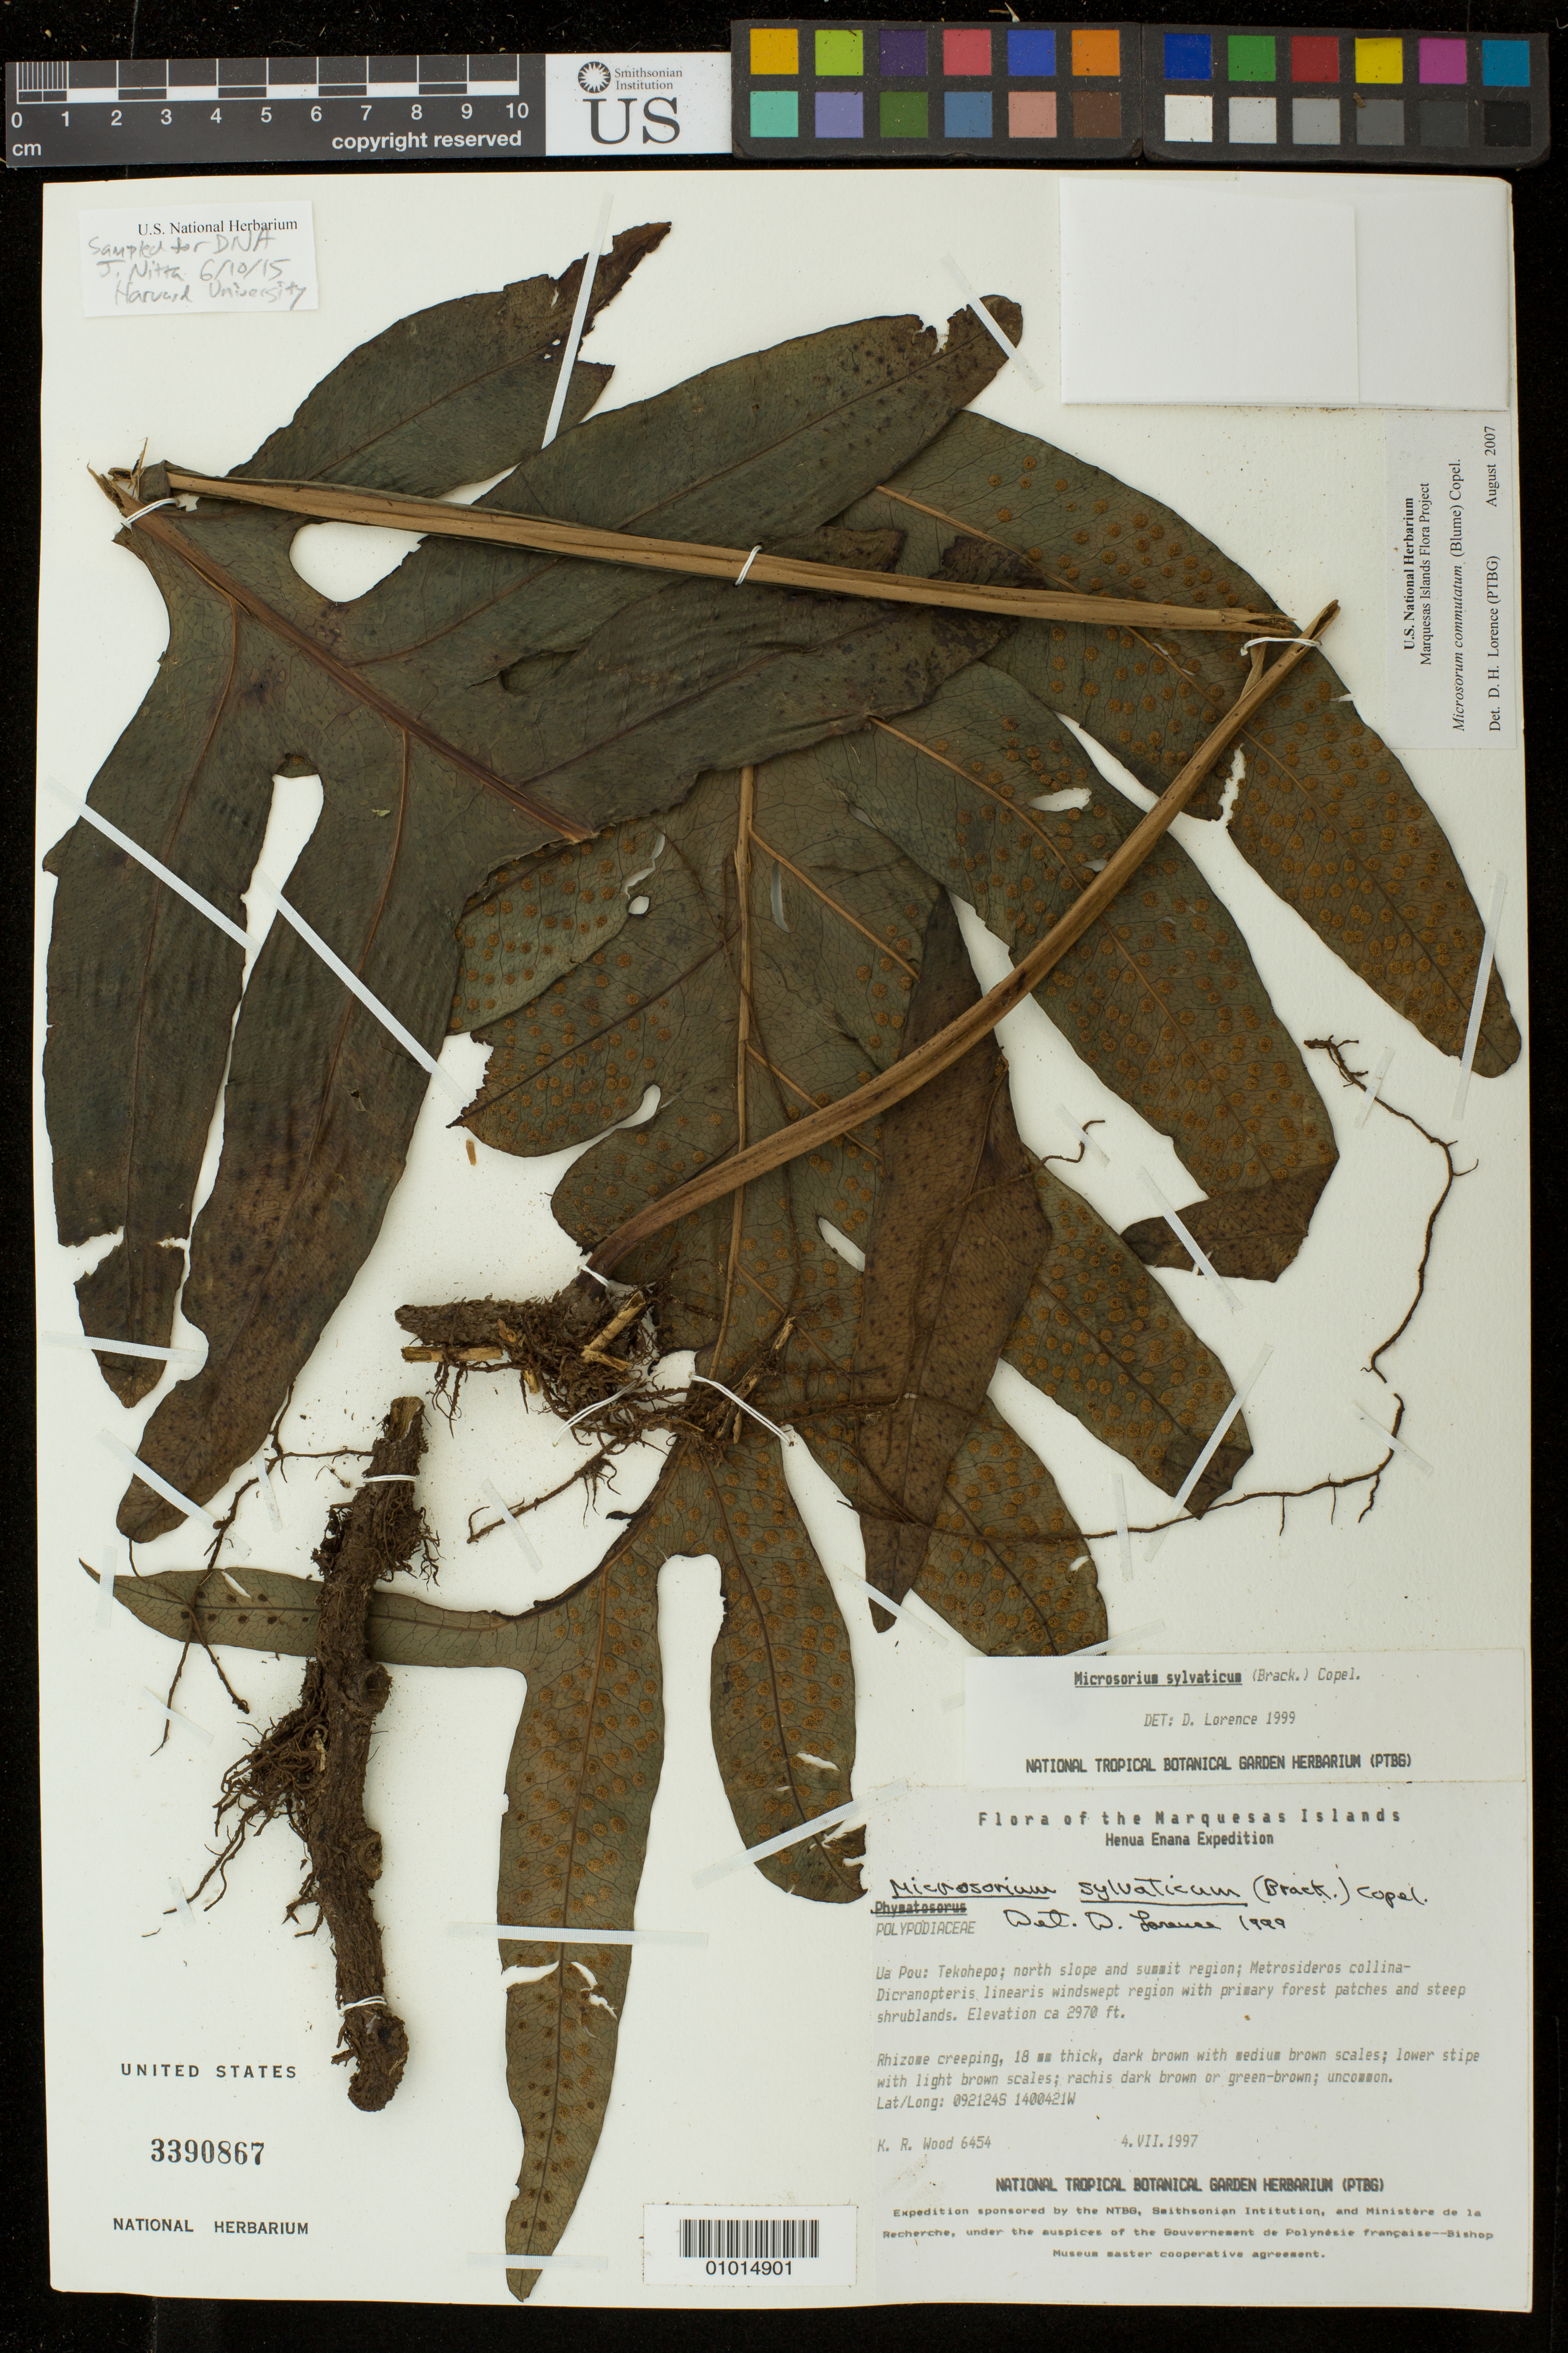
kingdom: Plantae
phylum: Tracheophyta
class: Polypodiopsida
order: Polypodiales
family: Polypodiaceae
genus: Microsorum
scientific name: Microsorum commutatum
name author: (Blume) Copel.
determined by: Lorence, David H., (PTBG), National Tropical Botanical Garden (UNITED STATES)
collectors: K. R. Wood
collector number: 6454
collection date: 1997-07-04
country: French Polynesia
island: Ua Pou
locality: Tekohepo, N slope and summit region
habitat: Metrosideros collina - Dicranopteris linearis windswept region with primary forest patches and steep shrublands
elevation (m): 905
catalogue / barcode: US 3390867